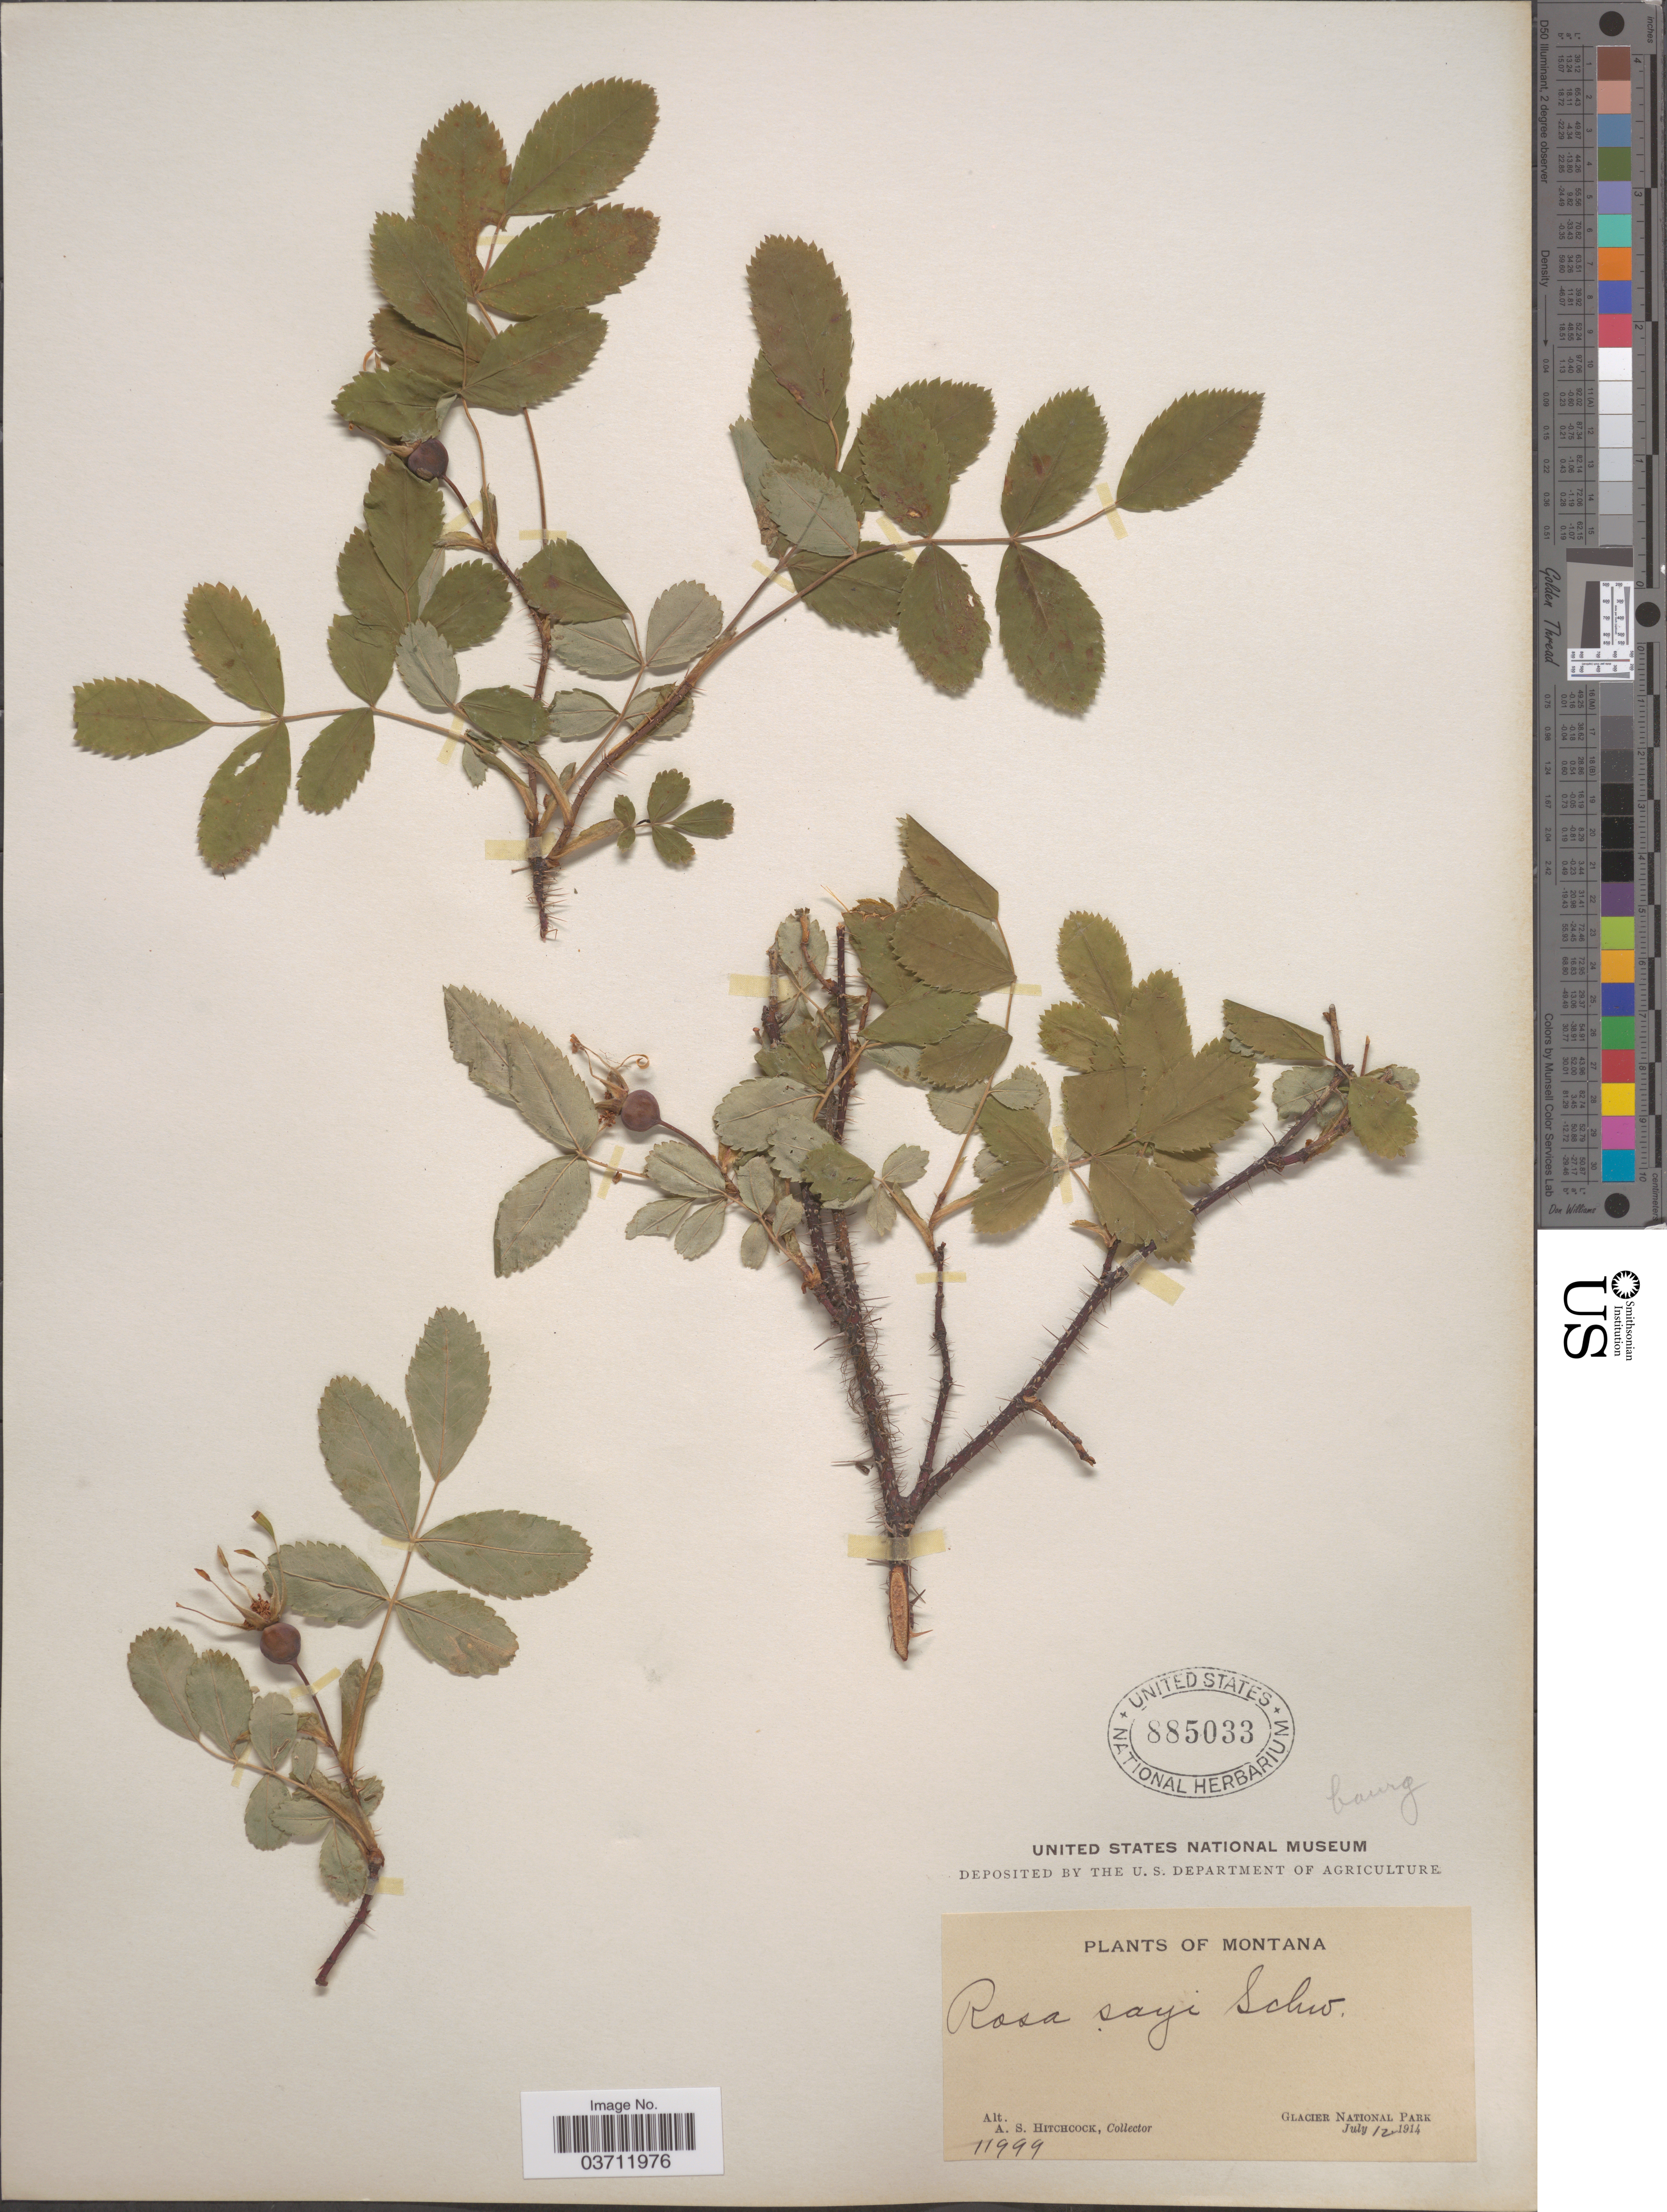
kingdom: Plantae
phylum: Tracheophyta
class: Magnoliopsida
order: Rosales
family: Rosaceae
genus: Rosa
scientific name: Rosa sayi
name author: Schwein.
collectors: A. S. Hitchcock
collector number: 11999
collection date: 1914-07-12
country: United States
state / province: Montana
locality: Glacier National Park.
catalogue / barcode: US 885033